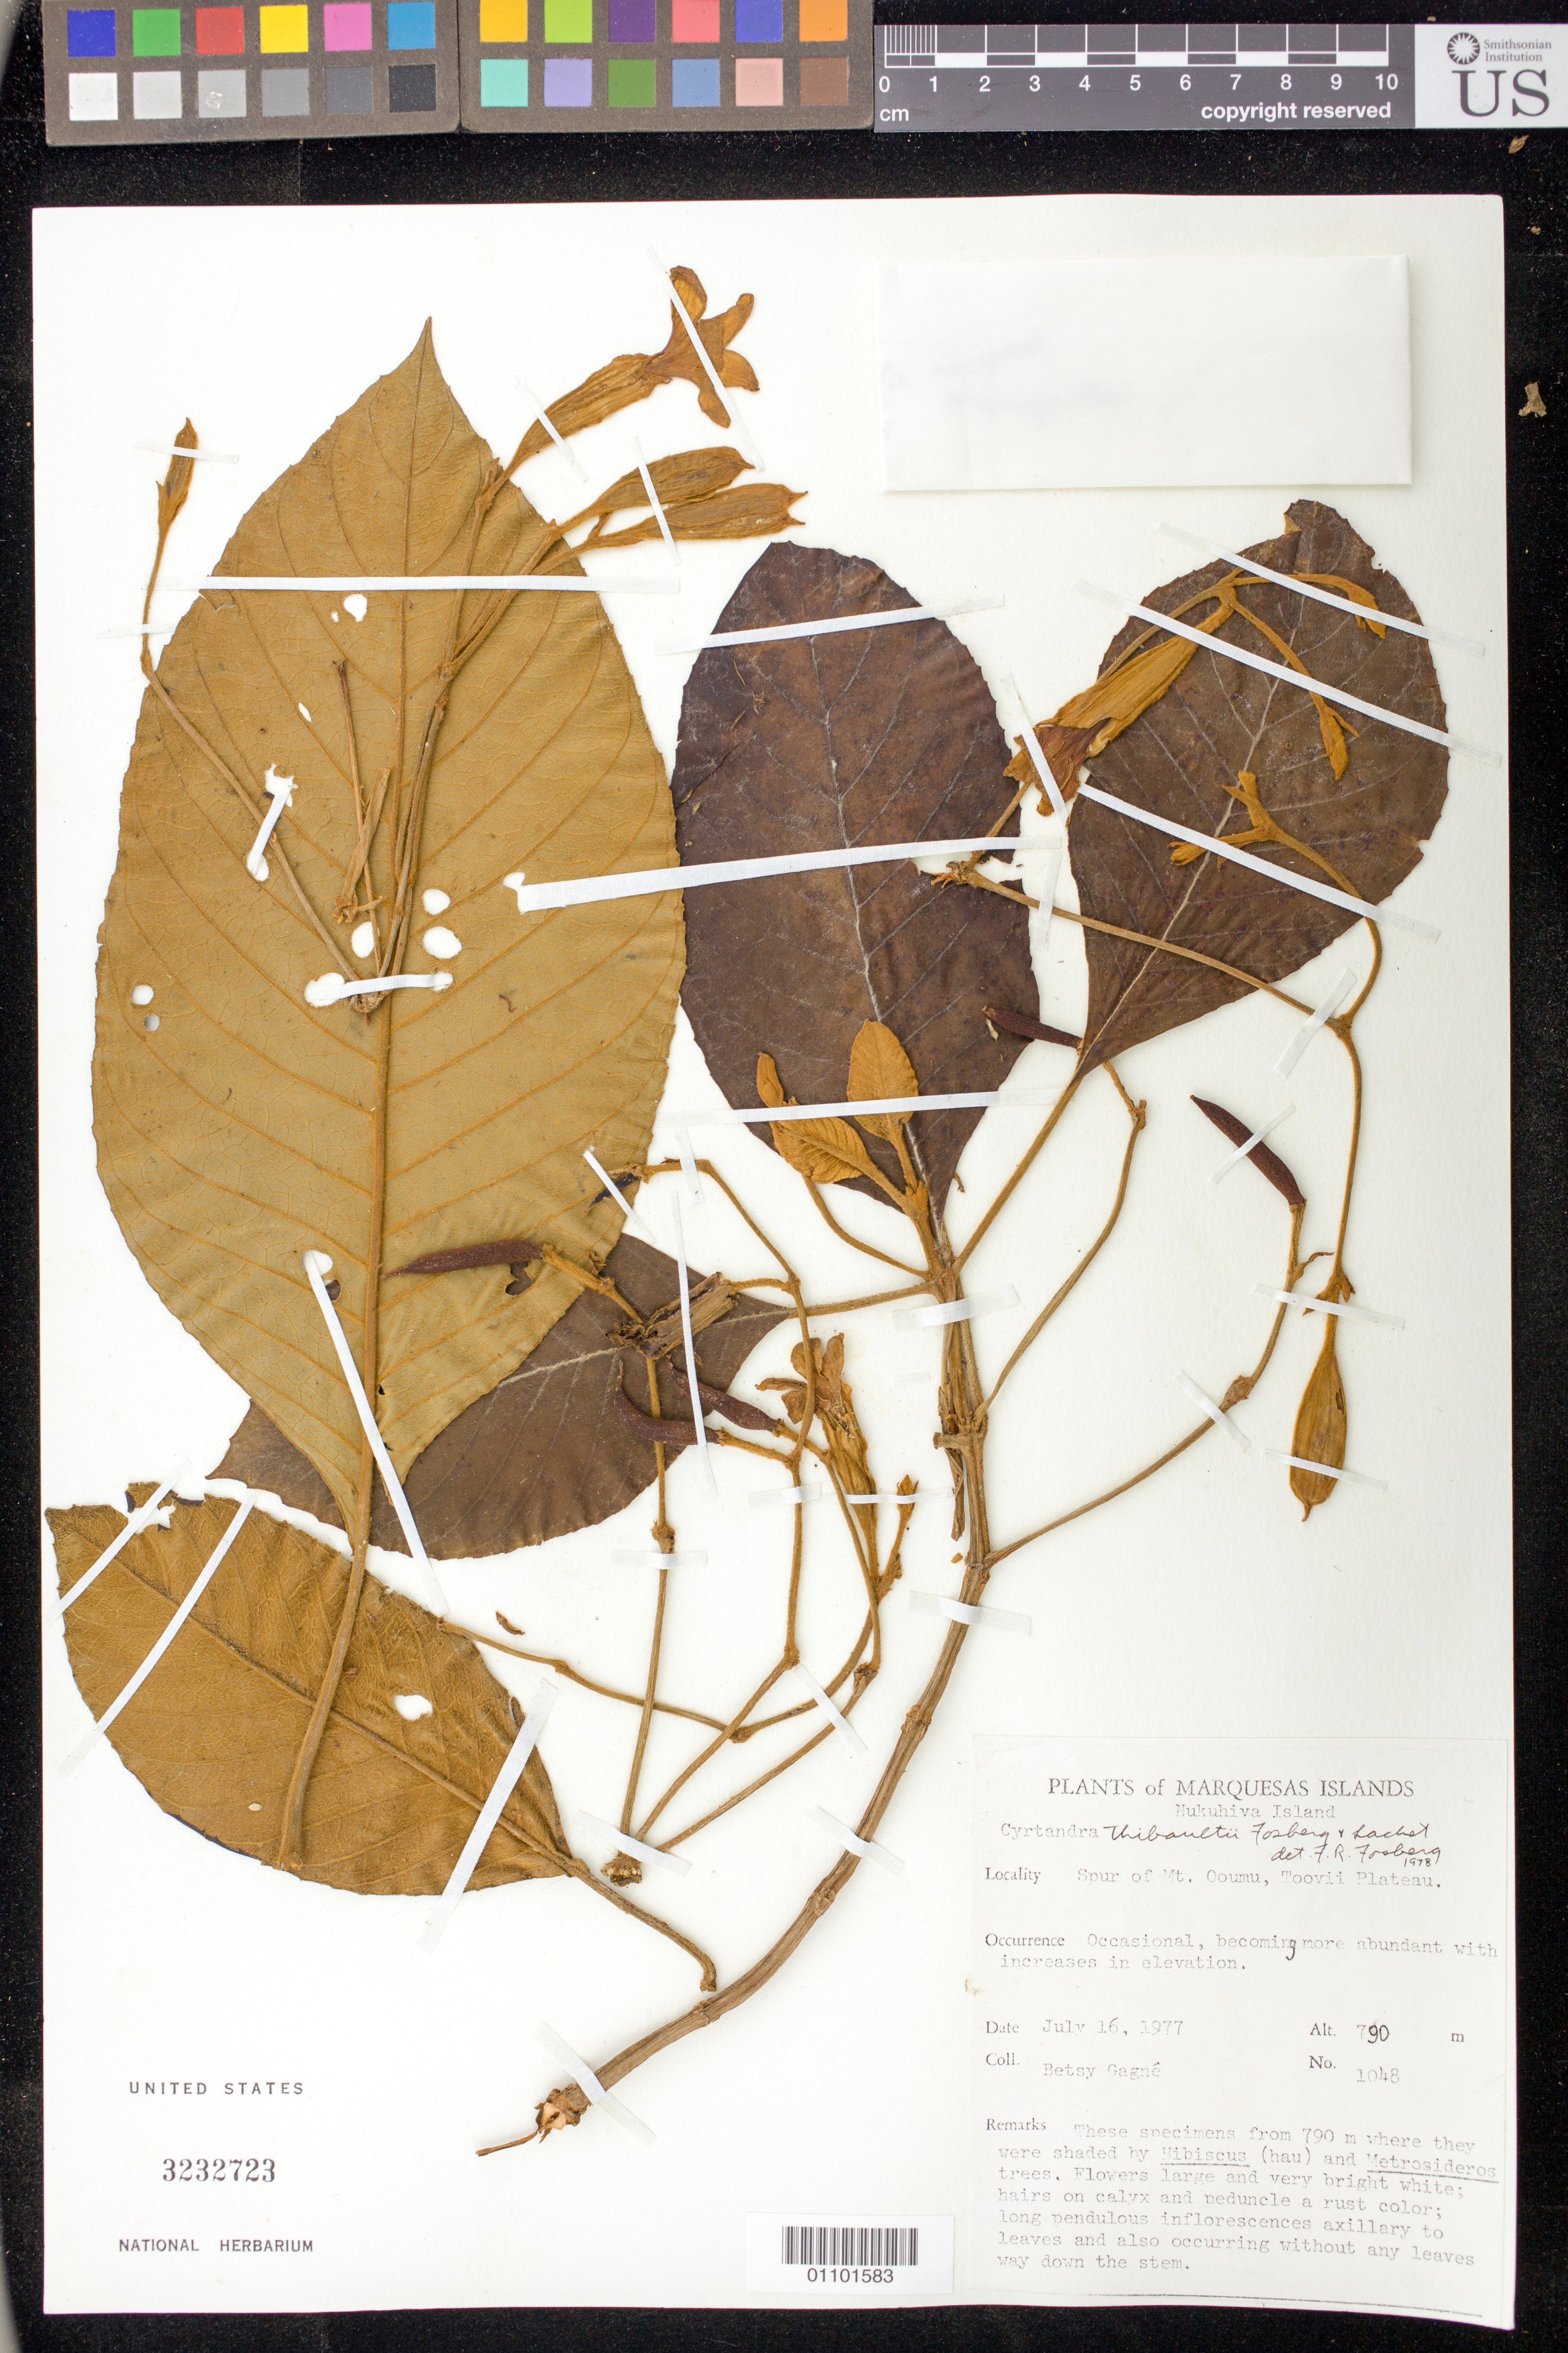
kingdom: Plantae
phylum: Tracheophyta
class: Magnoliopsida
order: Lamiales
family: Gesneriaceae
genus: Cyrtandra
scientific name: Cyrtandra thibaultii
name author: Fosberg & Sachet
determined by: Fosberg, F. R.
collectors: B. H. Gagné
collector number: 1048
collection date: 1977-07-16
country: French Polynesia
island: Nuku Hiva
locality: Toovii Plateau, spur of Mt. Ooumu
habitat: Shaded by Hibiscus (hau) and Metrosideros trees. Occasional, becoming more abundant with increases in elevation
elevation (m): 790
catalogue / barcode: US 3232723